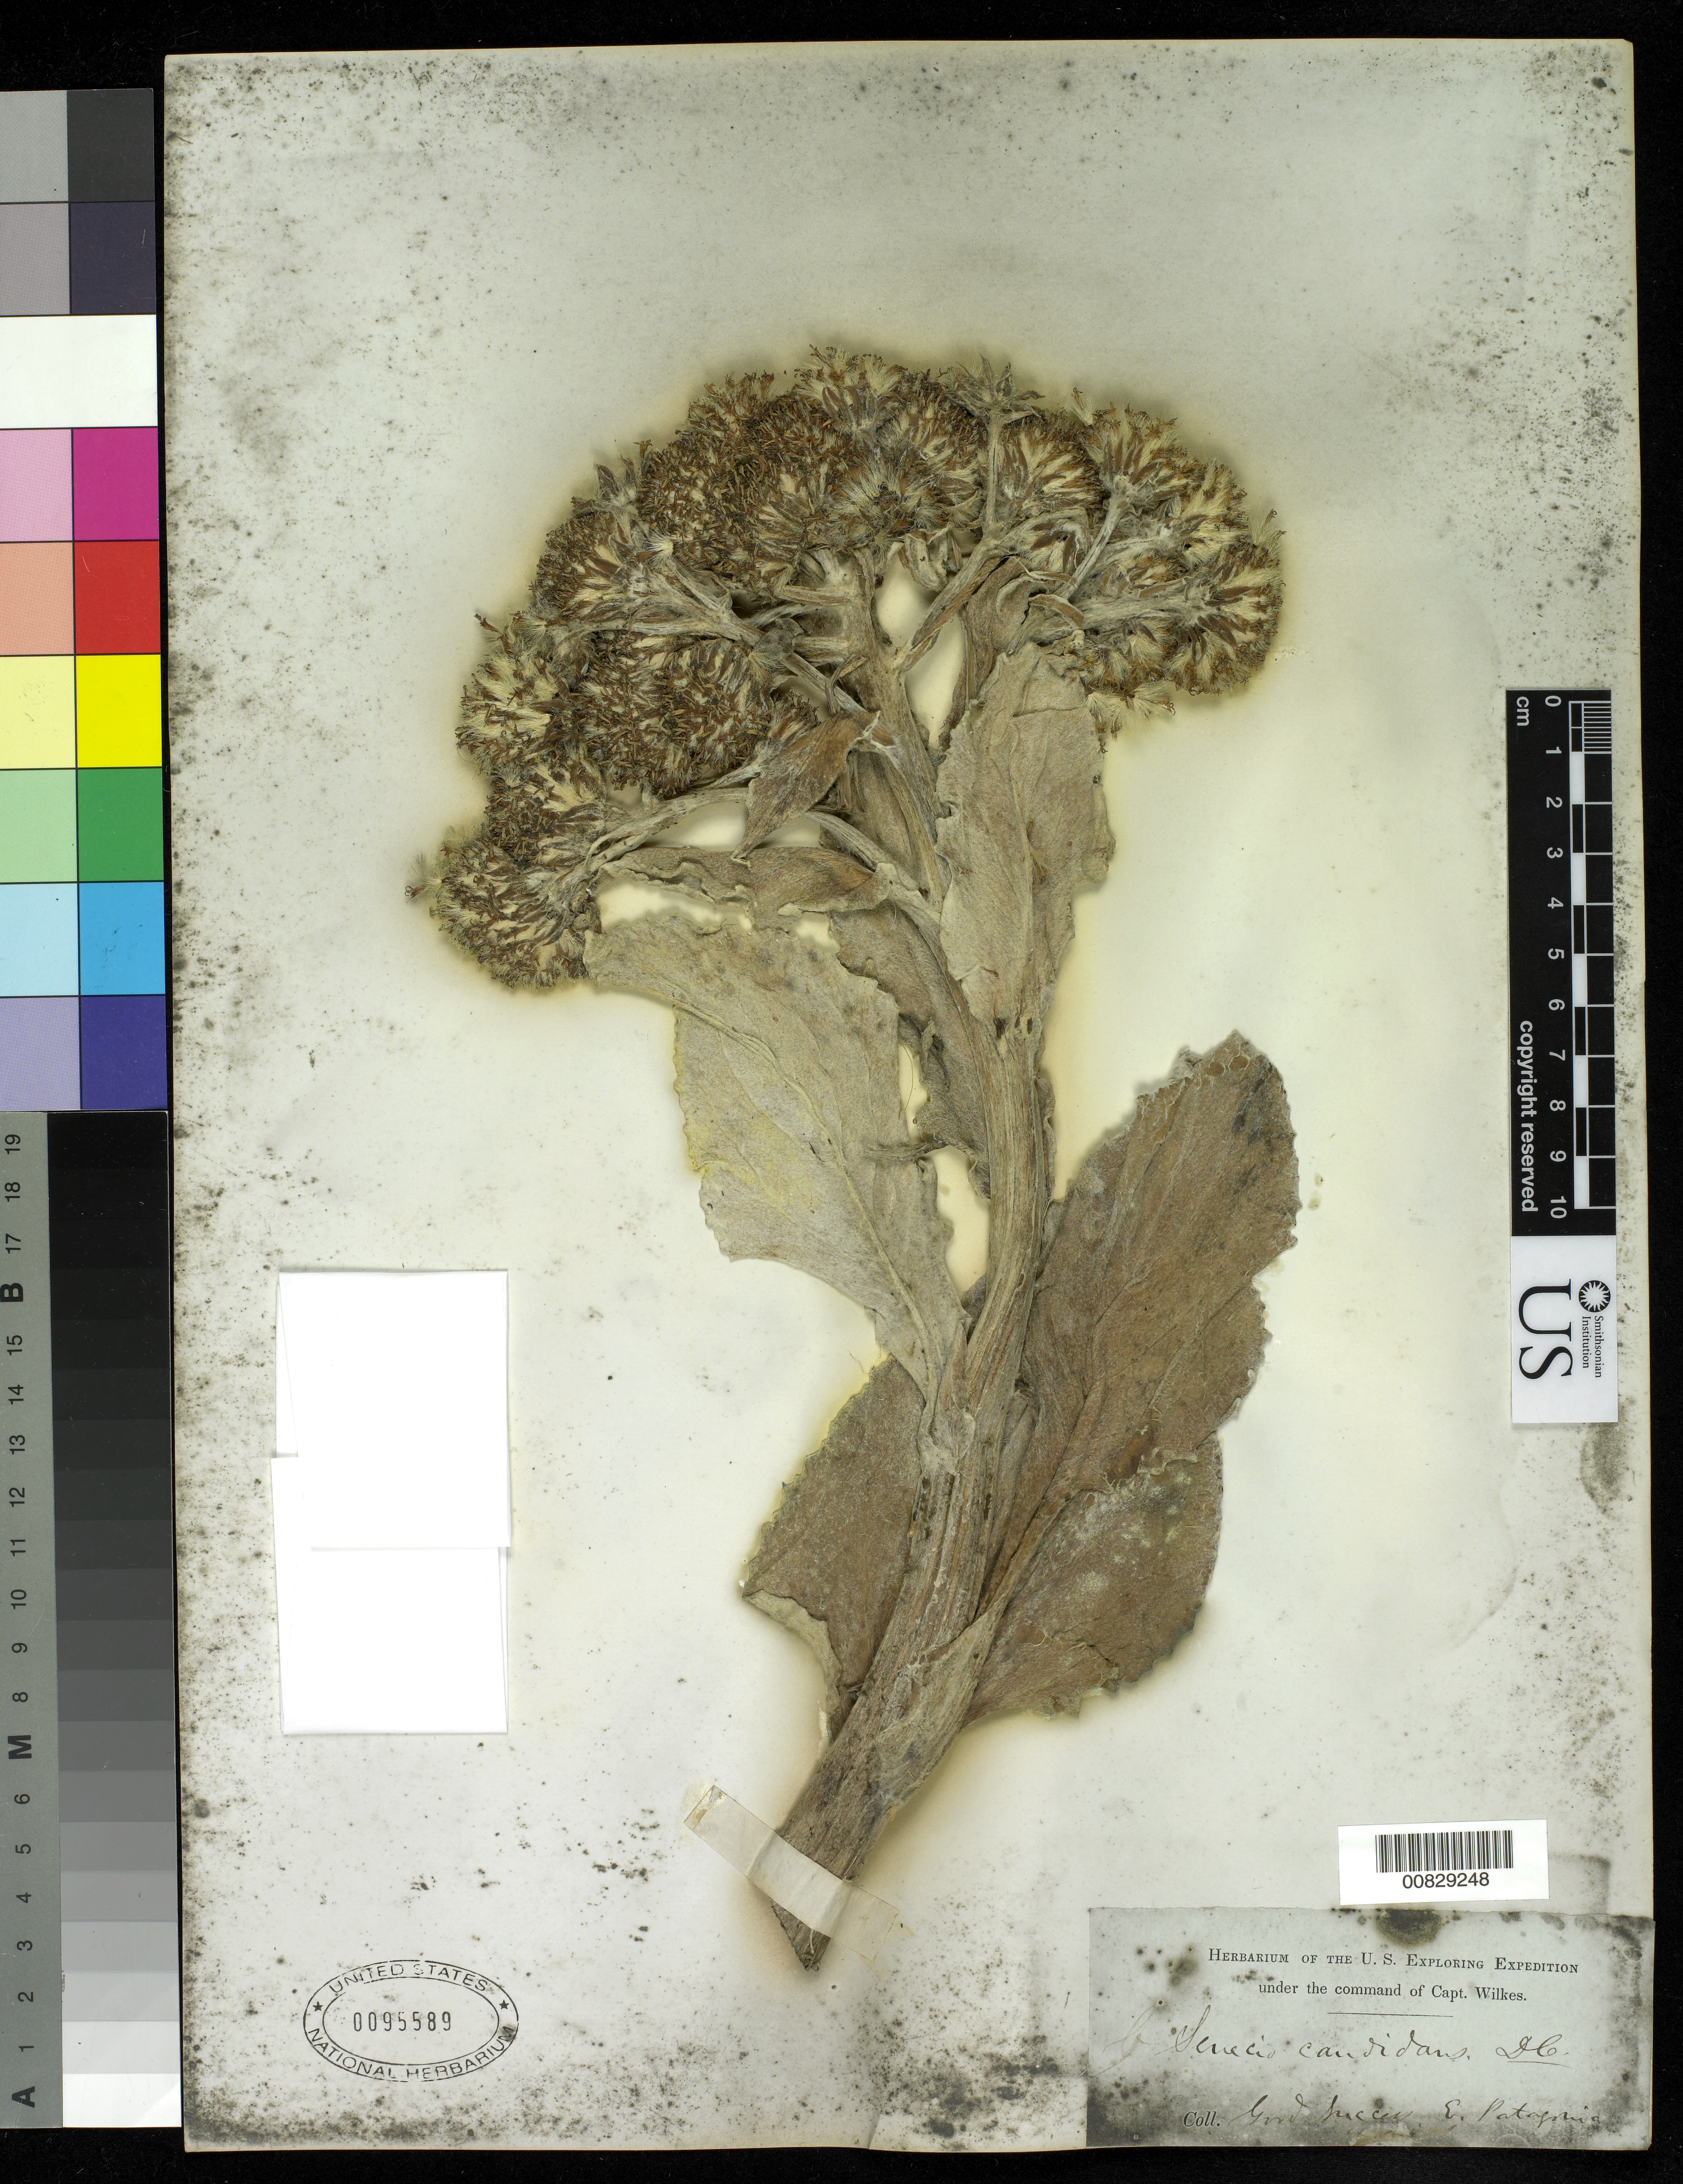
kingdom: Plantae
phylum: Tracheophyta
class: Magnoliopsida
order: Asterales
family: Asteraceae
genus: Senecio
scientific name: Senecio candidans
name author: DC.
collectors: Wilkes Explor. Exped.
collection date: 1838/1842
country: Argentina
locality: Good Success, E. Patagonia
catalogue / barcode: US 95589